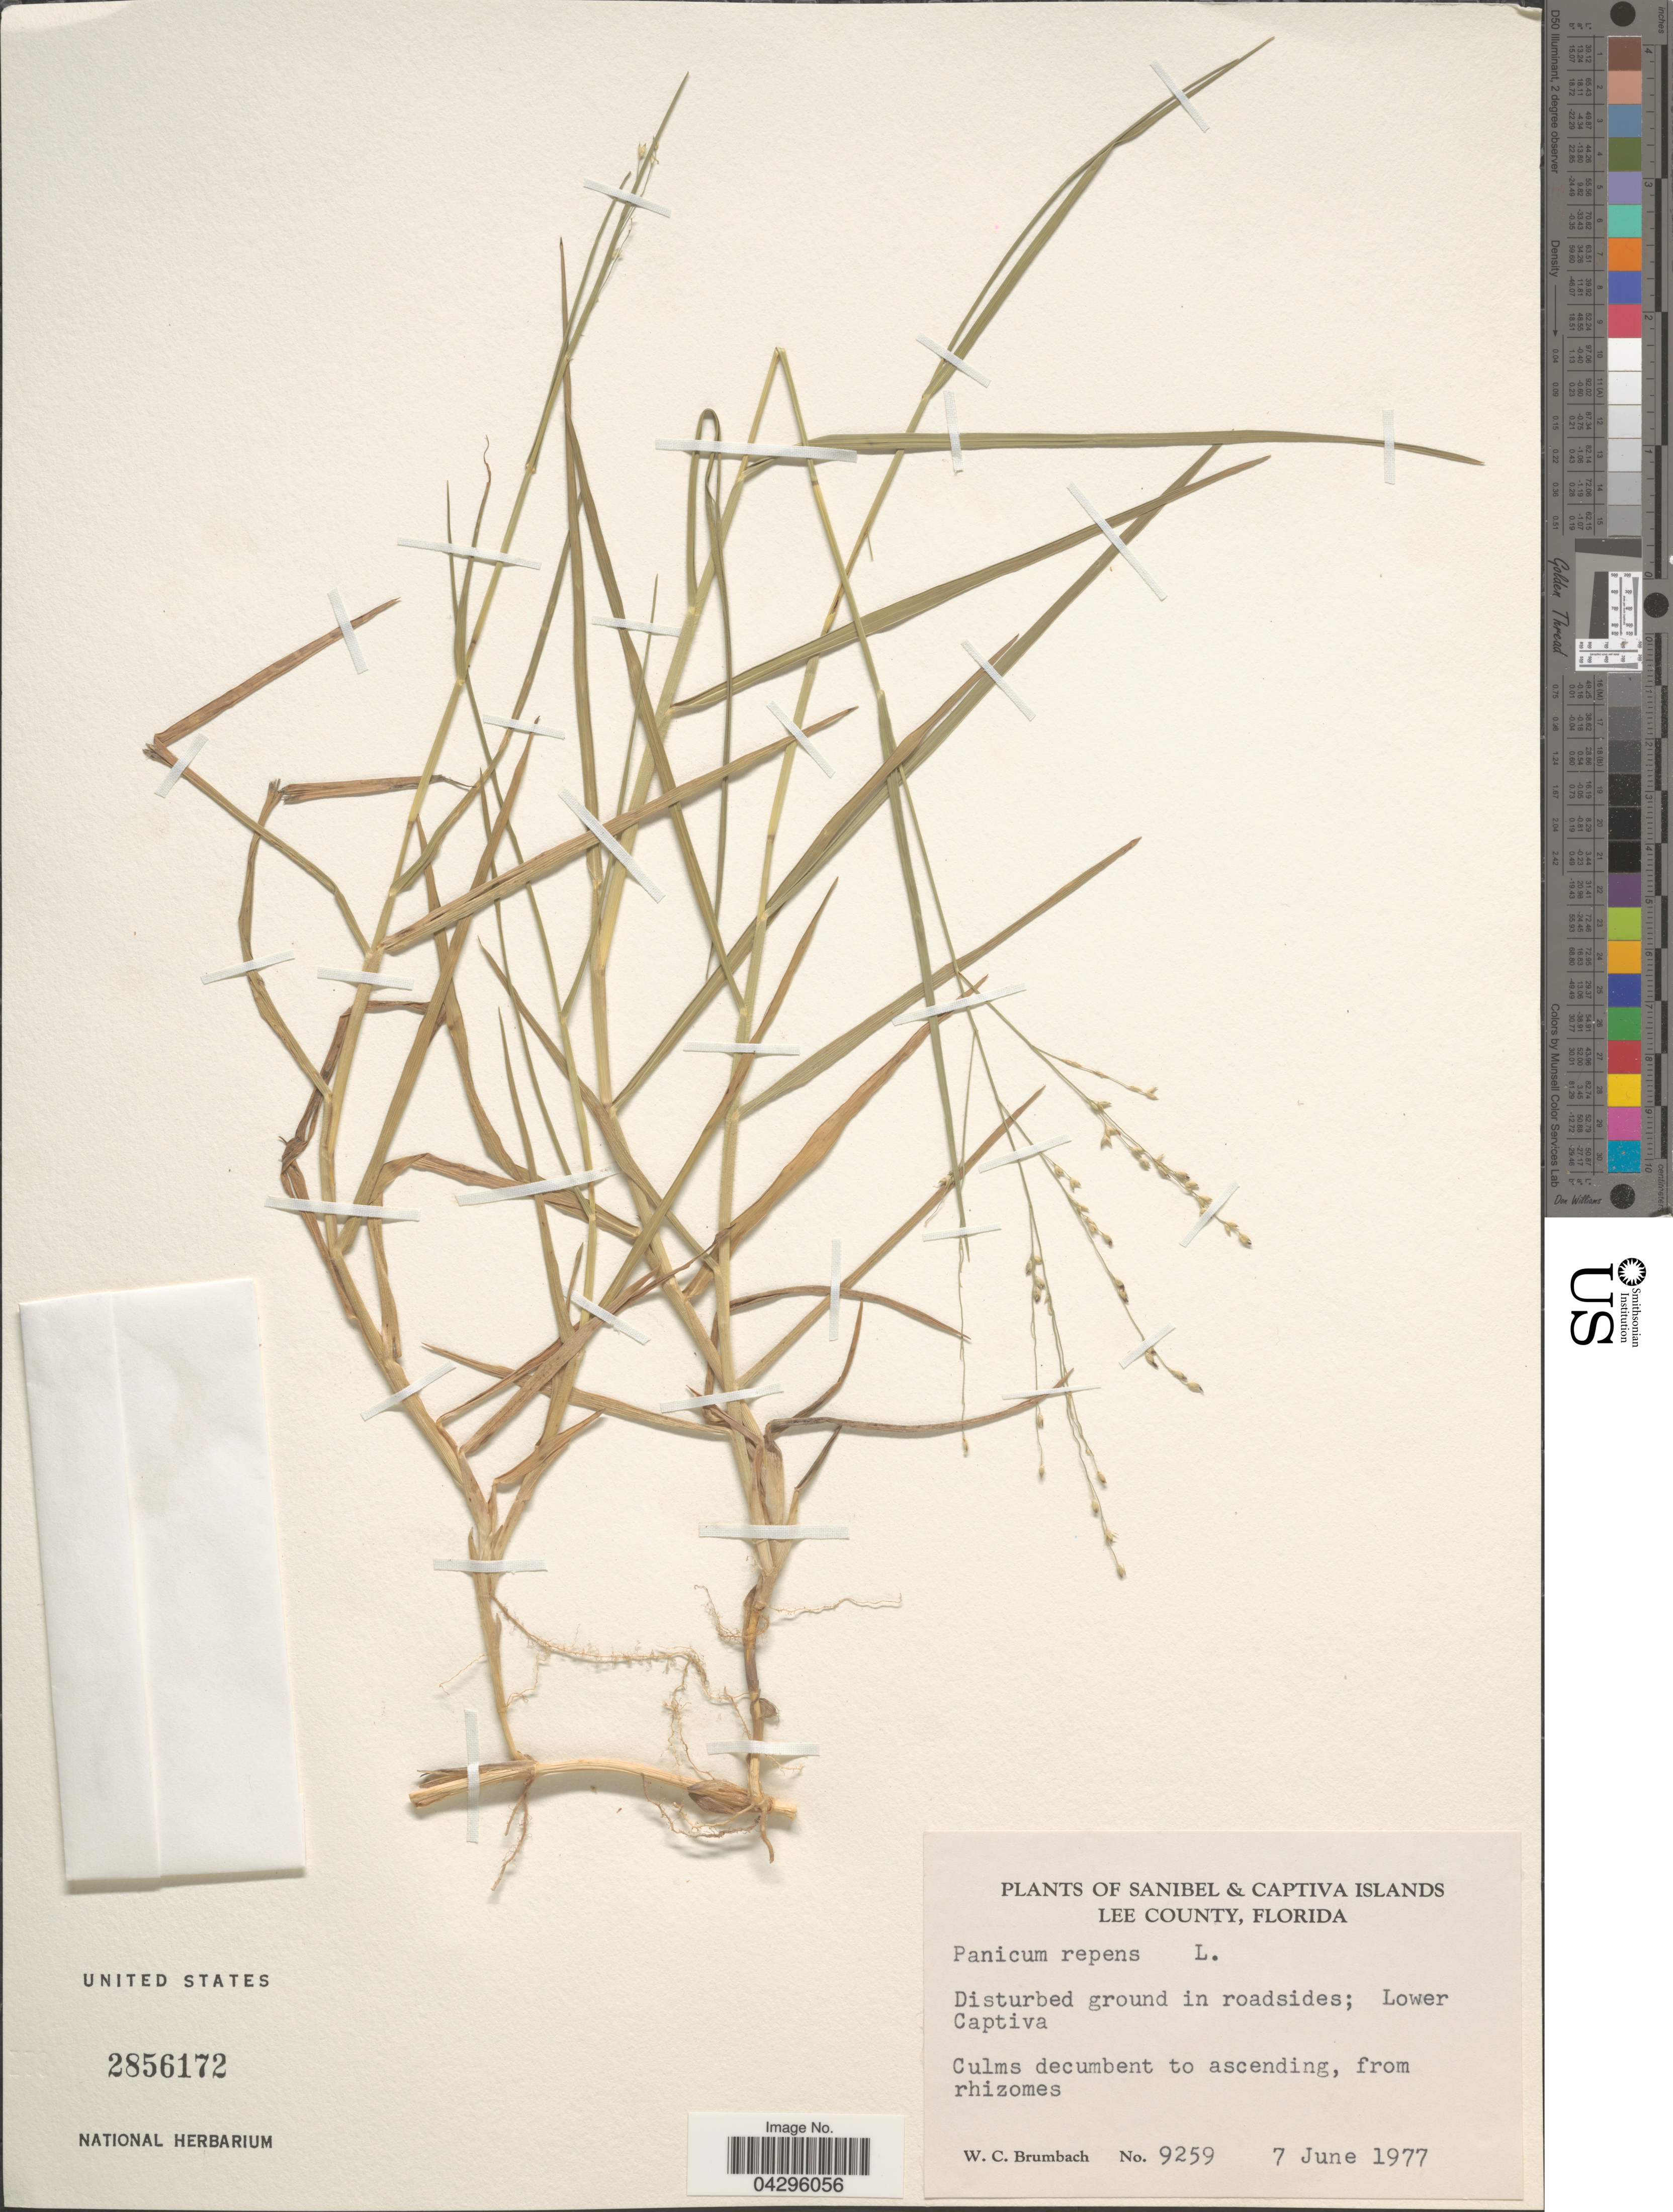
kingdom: Plantae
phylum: Tracheophyta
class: Liliopsida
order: Poales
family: Poaceae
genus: Panicum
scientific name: Panicum repens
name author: L.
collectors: W. C. Brumbach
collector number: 9259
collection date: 1977-06-07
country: United States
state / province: Florida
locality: Sanibel & Captiva Islands Lee County. Disturbed ground in roadsides; Lower Captiva.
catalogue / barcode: US 2856172